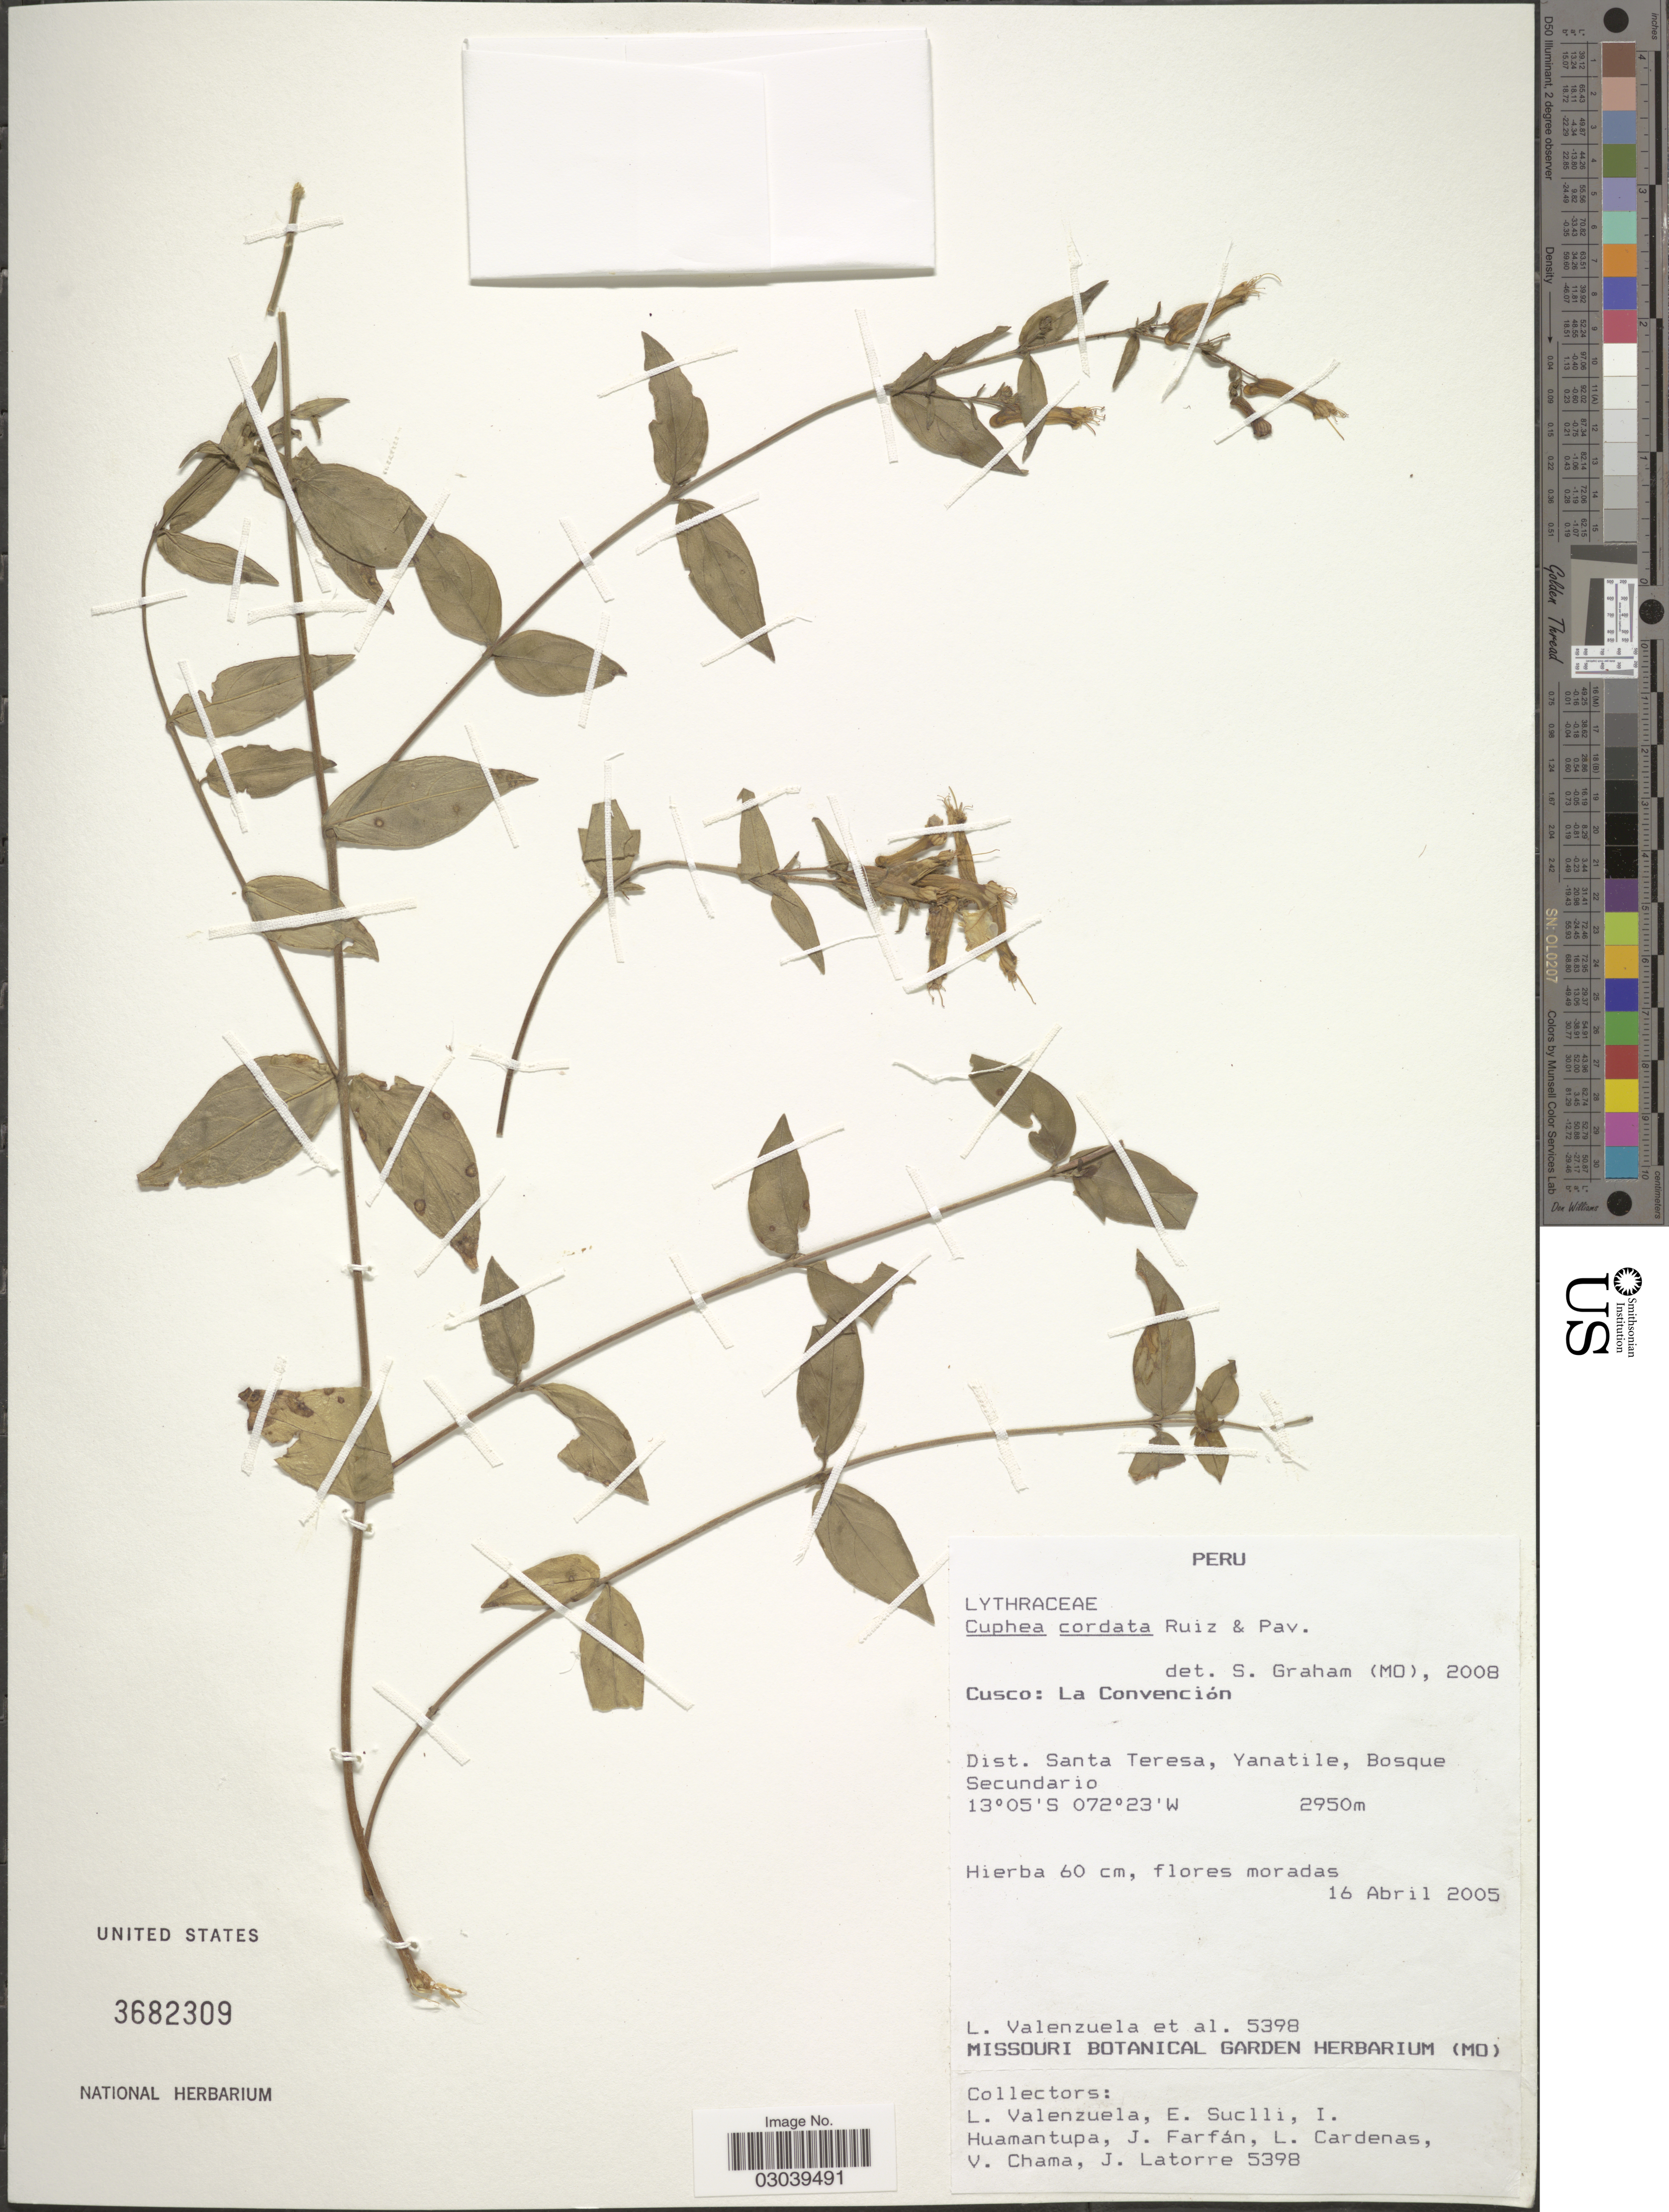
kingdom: Plantae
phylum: Tracheophyta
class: Magnoliopsida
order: Myrtales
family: Lythraceae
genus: Cuphea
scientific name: Cuphea cordata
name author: Ruiz & Pav.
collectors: L. Valenzuela, E. Suclli, I. Huamantupa, J. Farfán & et al.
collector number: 5398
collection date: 2005-04-16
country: Peru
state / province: Cusco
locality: La Convención. Dist. Santa Teresa, Yanatile.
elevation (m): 2950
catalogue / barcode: US 3682309